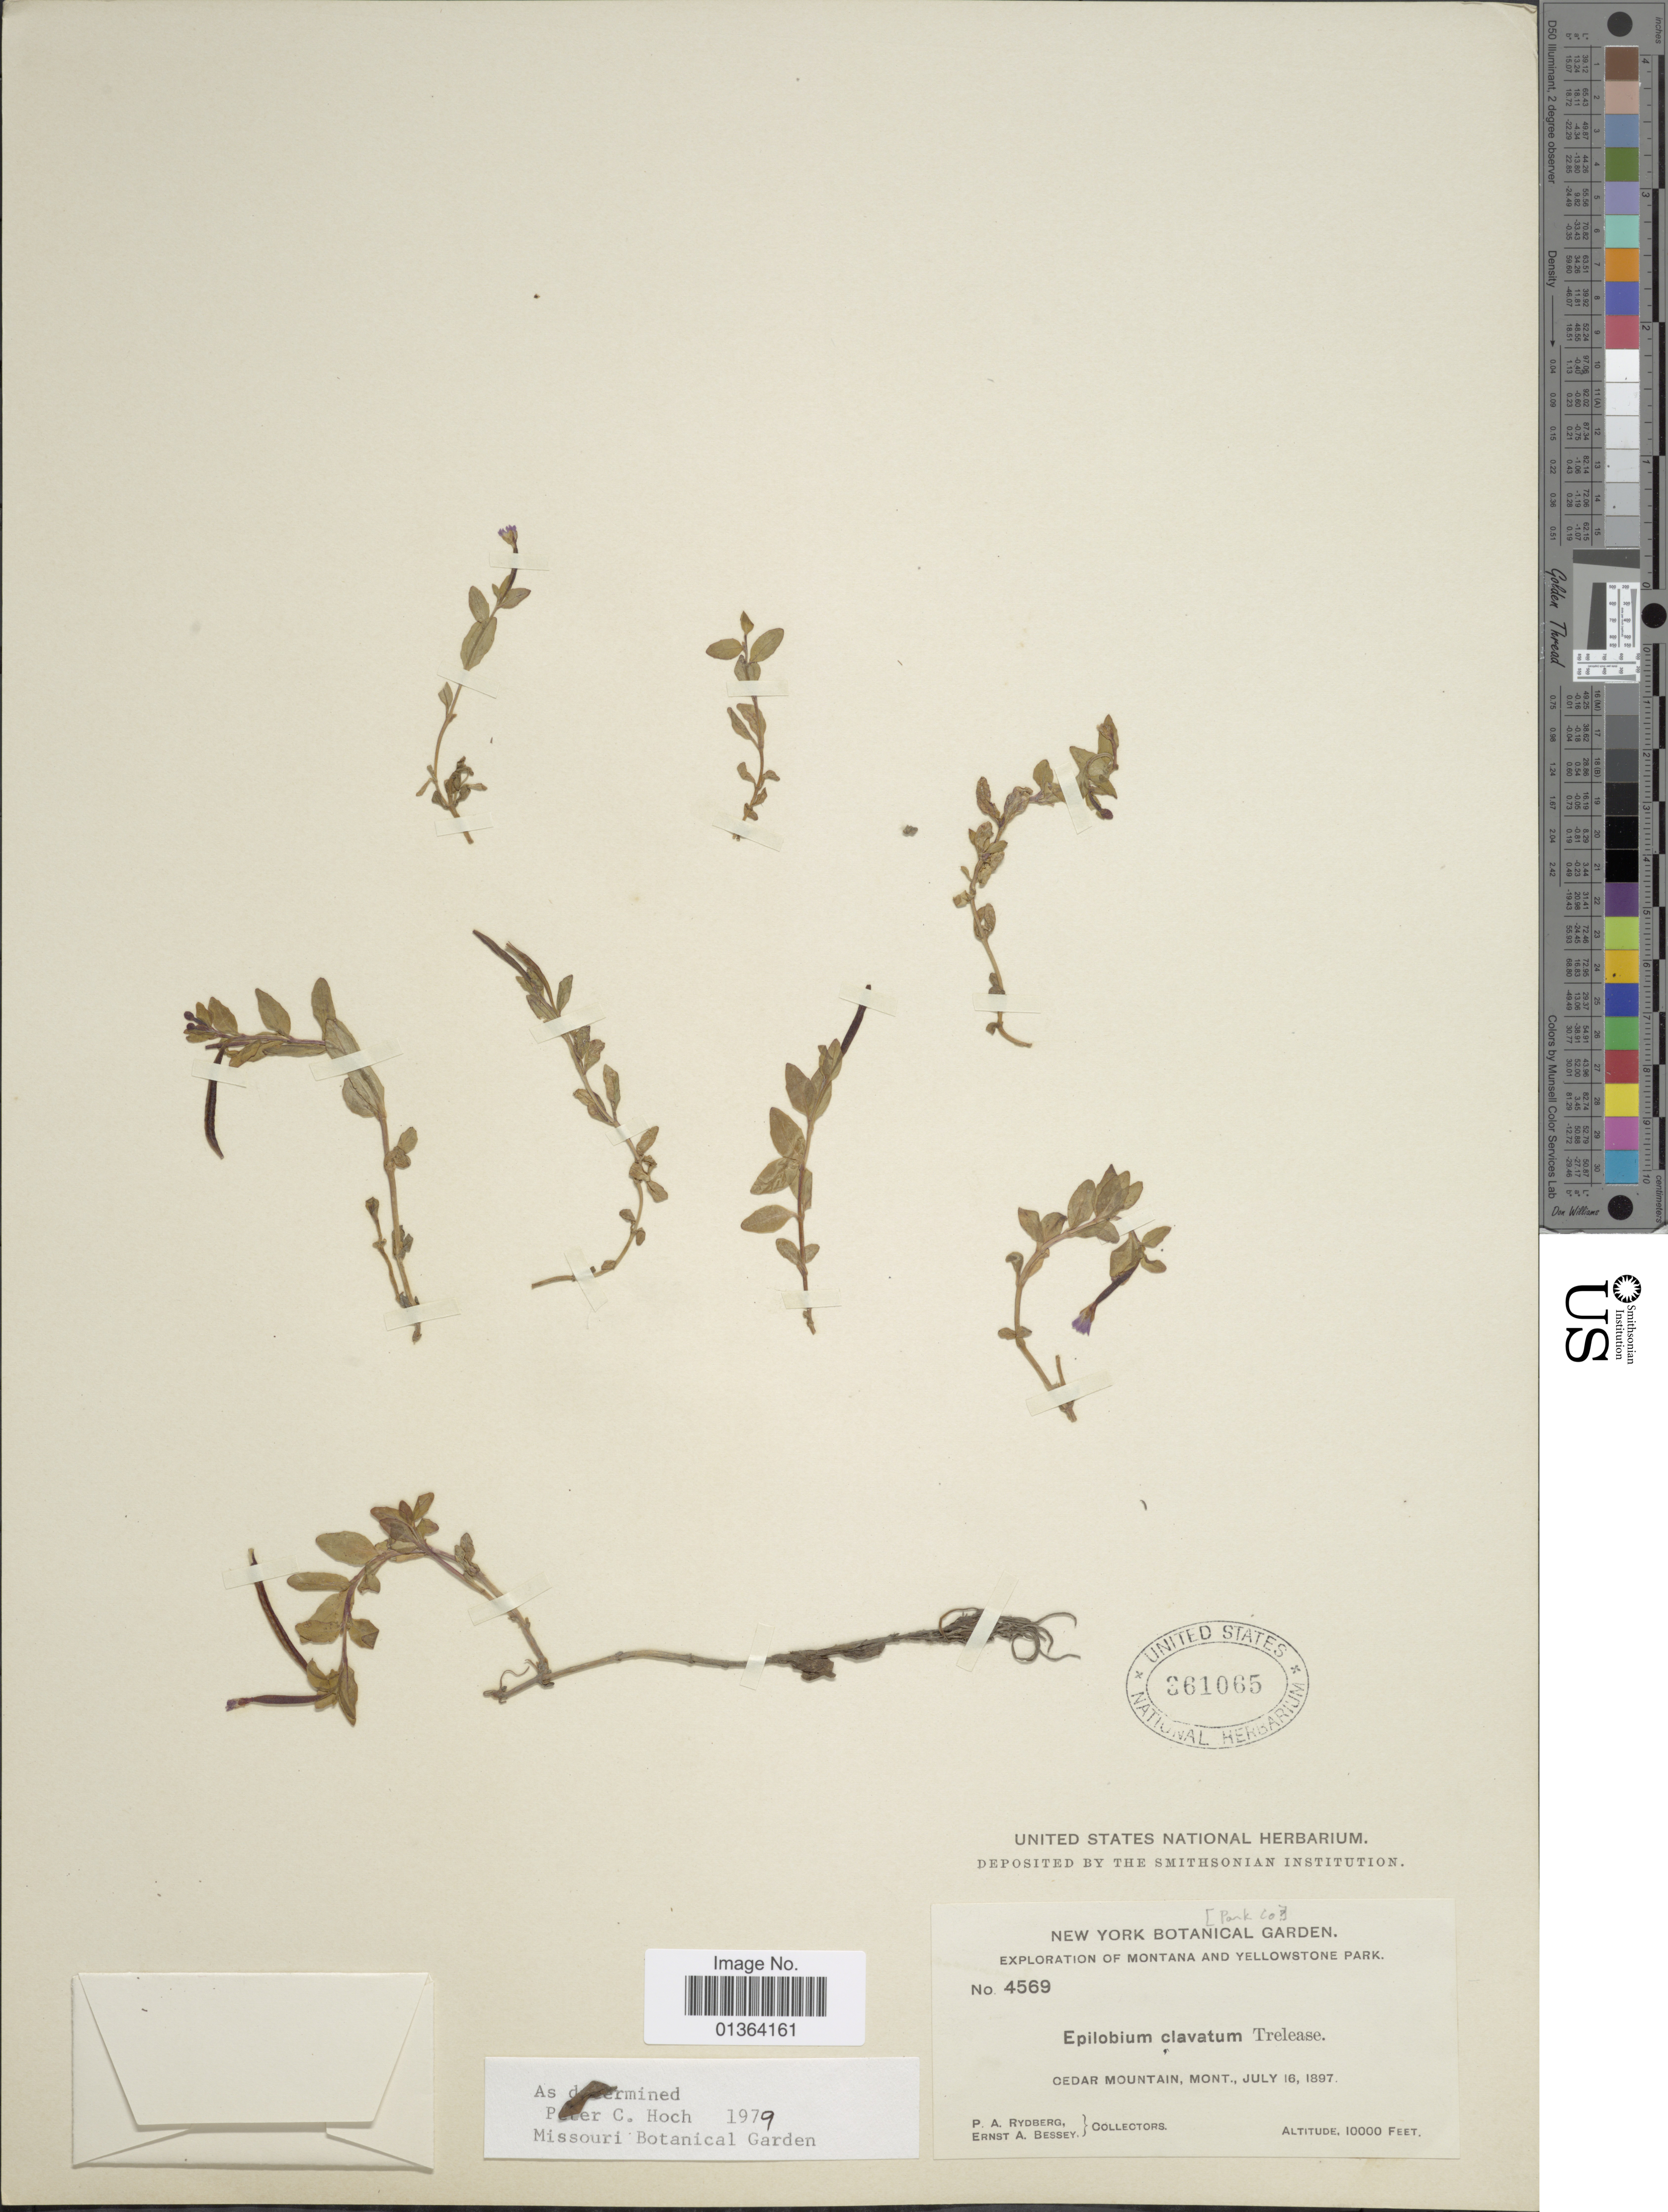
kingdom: Plantae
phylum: Tracheophyta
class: Magnoliopsida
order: Myrtales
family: Onagraceae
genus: Epilobium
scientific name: Epilobium clavatum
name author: Hausskn.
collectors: P. A. Rydberg & E. A. Bessey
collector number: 4569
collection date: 1897-07-16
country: United States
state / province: Montana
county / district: Madison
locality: Cedar Mountain.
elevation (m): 3048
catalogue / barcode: US 361065